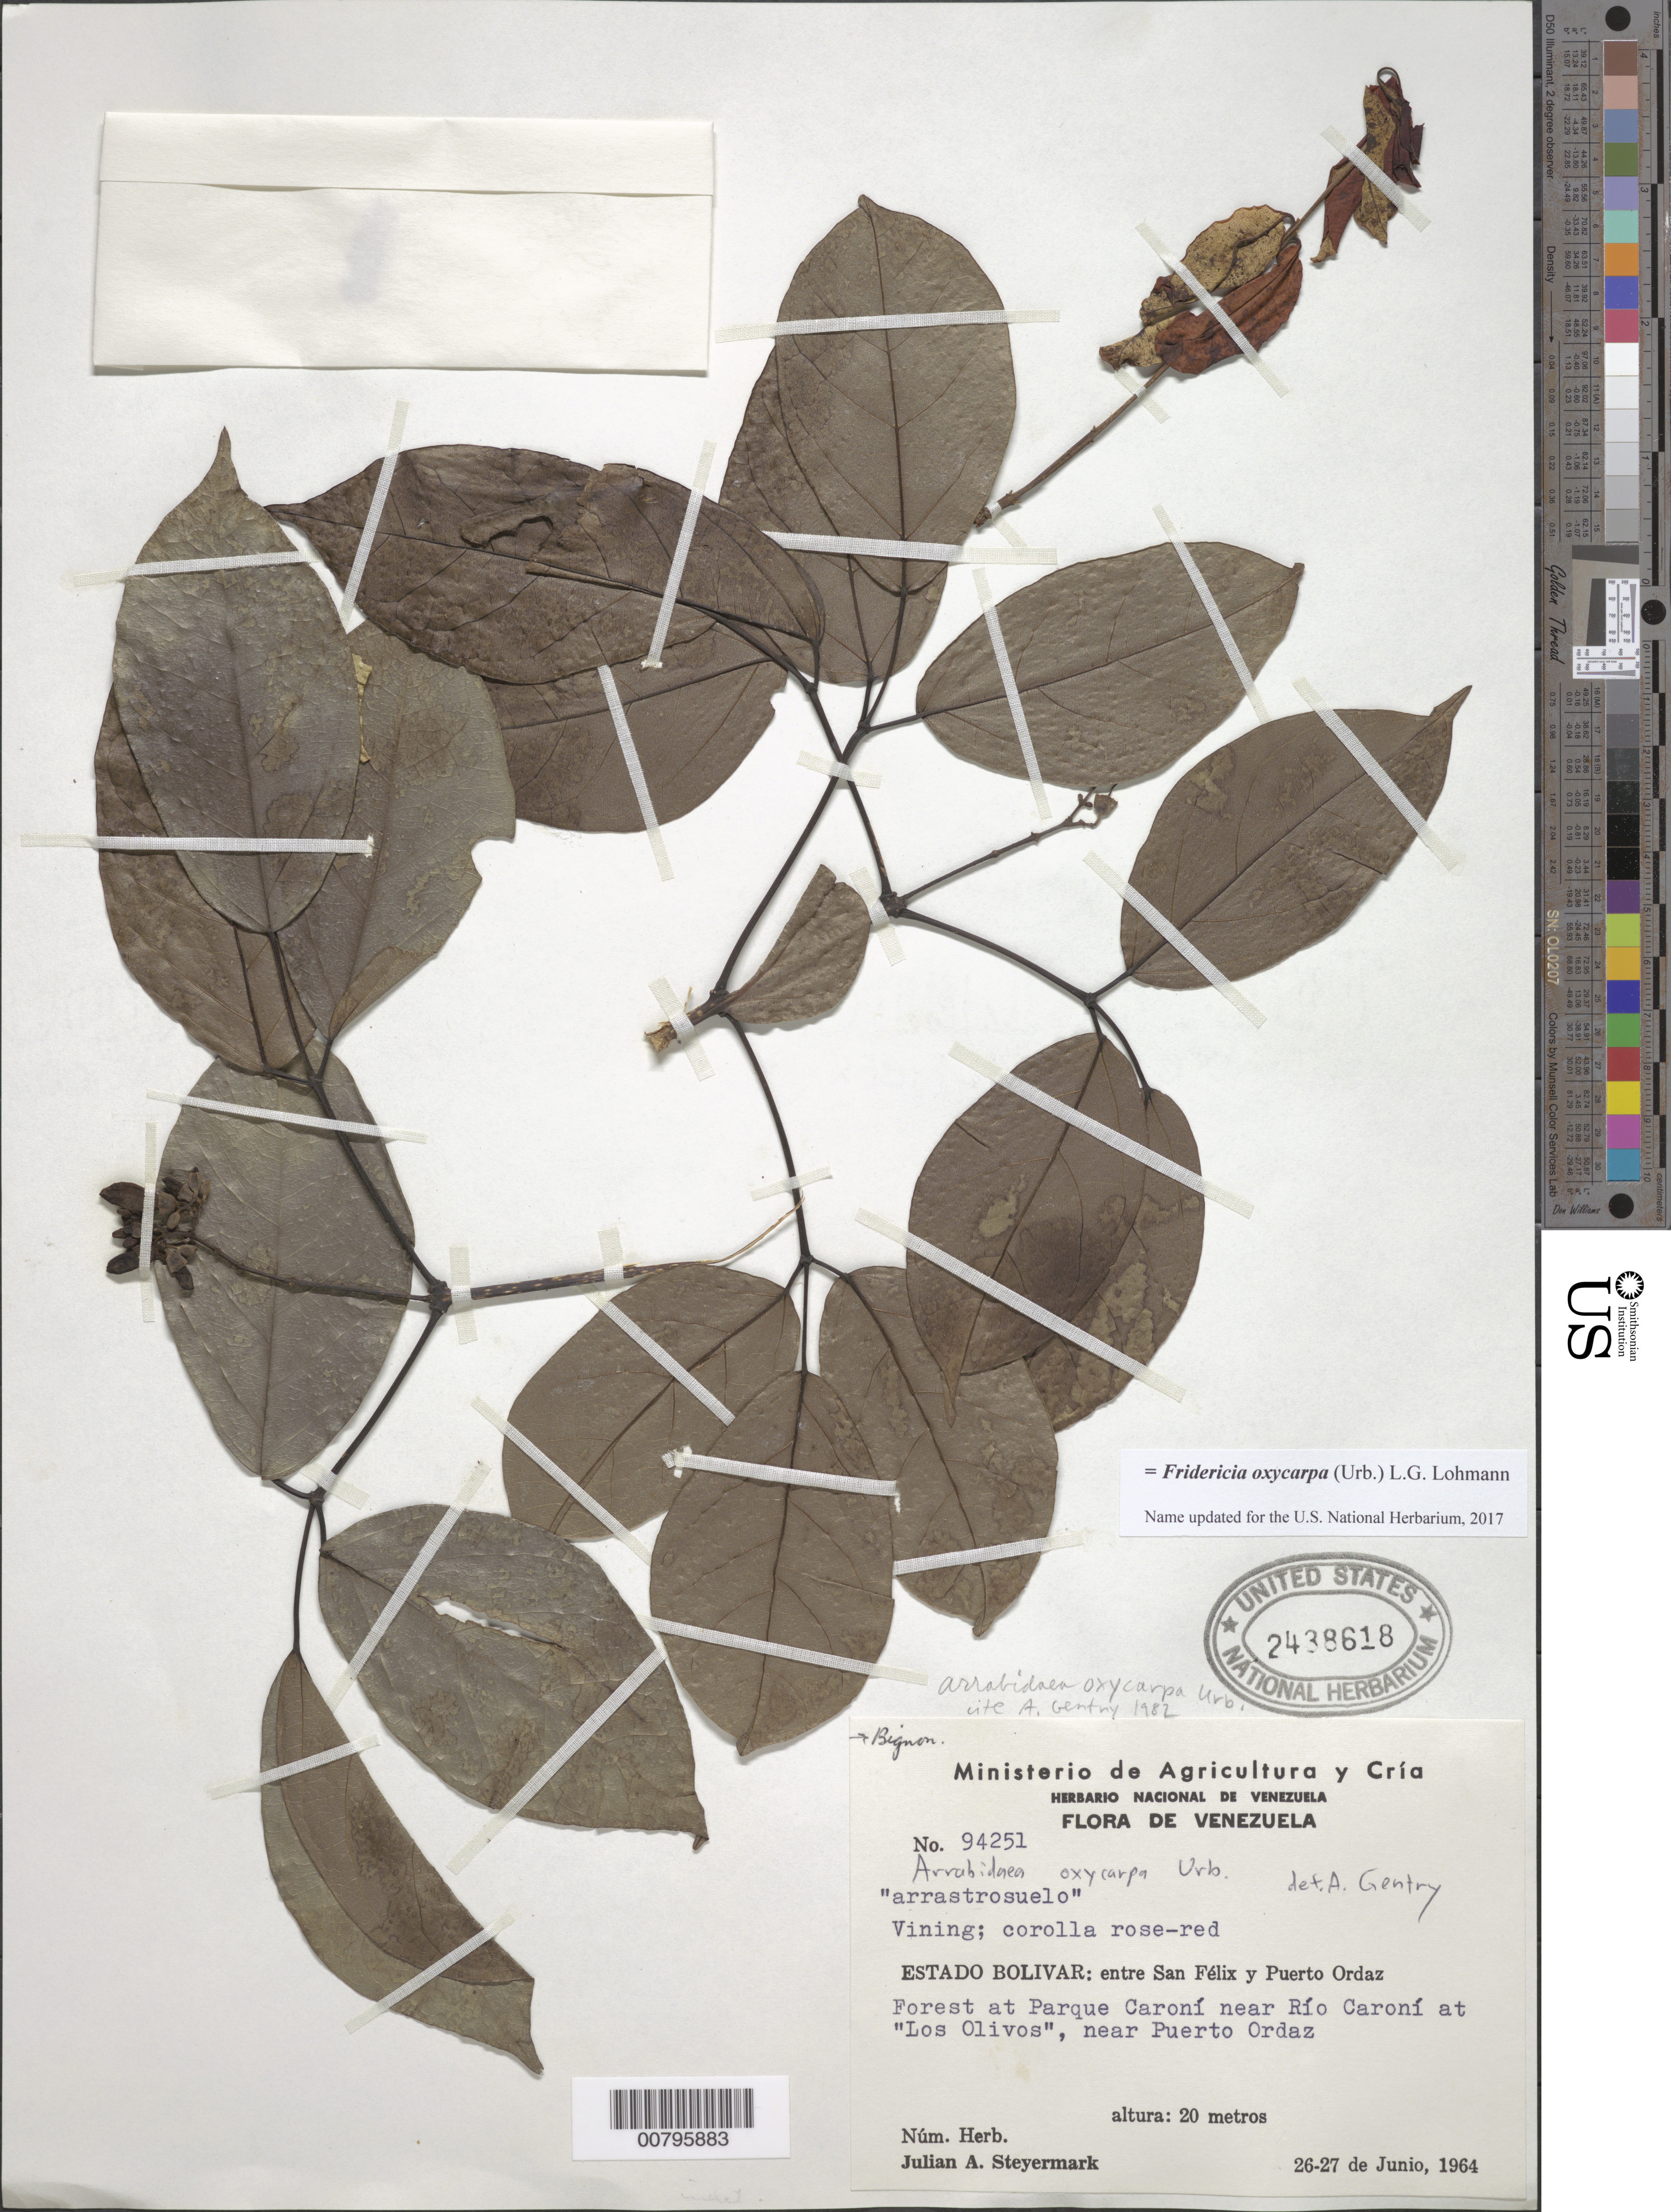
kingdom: Plantae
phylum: Tracheophyta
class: Magnoliopsida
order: Lamiales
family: Bignoniaceae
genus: Fridericia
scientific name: Fridericia oxycarpa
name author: (Urb.) L.G. Lohmann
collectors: J. Steyermark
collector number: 94251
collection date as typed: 26-Jun-64 to 27-Jun-64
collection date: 1964-06-26/1964-06-27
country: Venezuela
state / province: Bolívar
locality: San Félix to Puerto Ordaz; "Los Olivos" (Olive trees), Parque Caroní along Río Caroní, near Puerto Ordaz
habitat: Forest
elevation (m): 20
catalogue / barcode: US 2438618